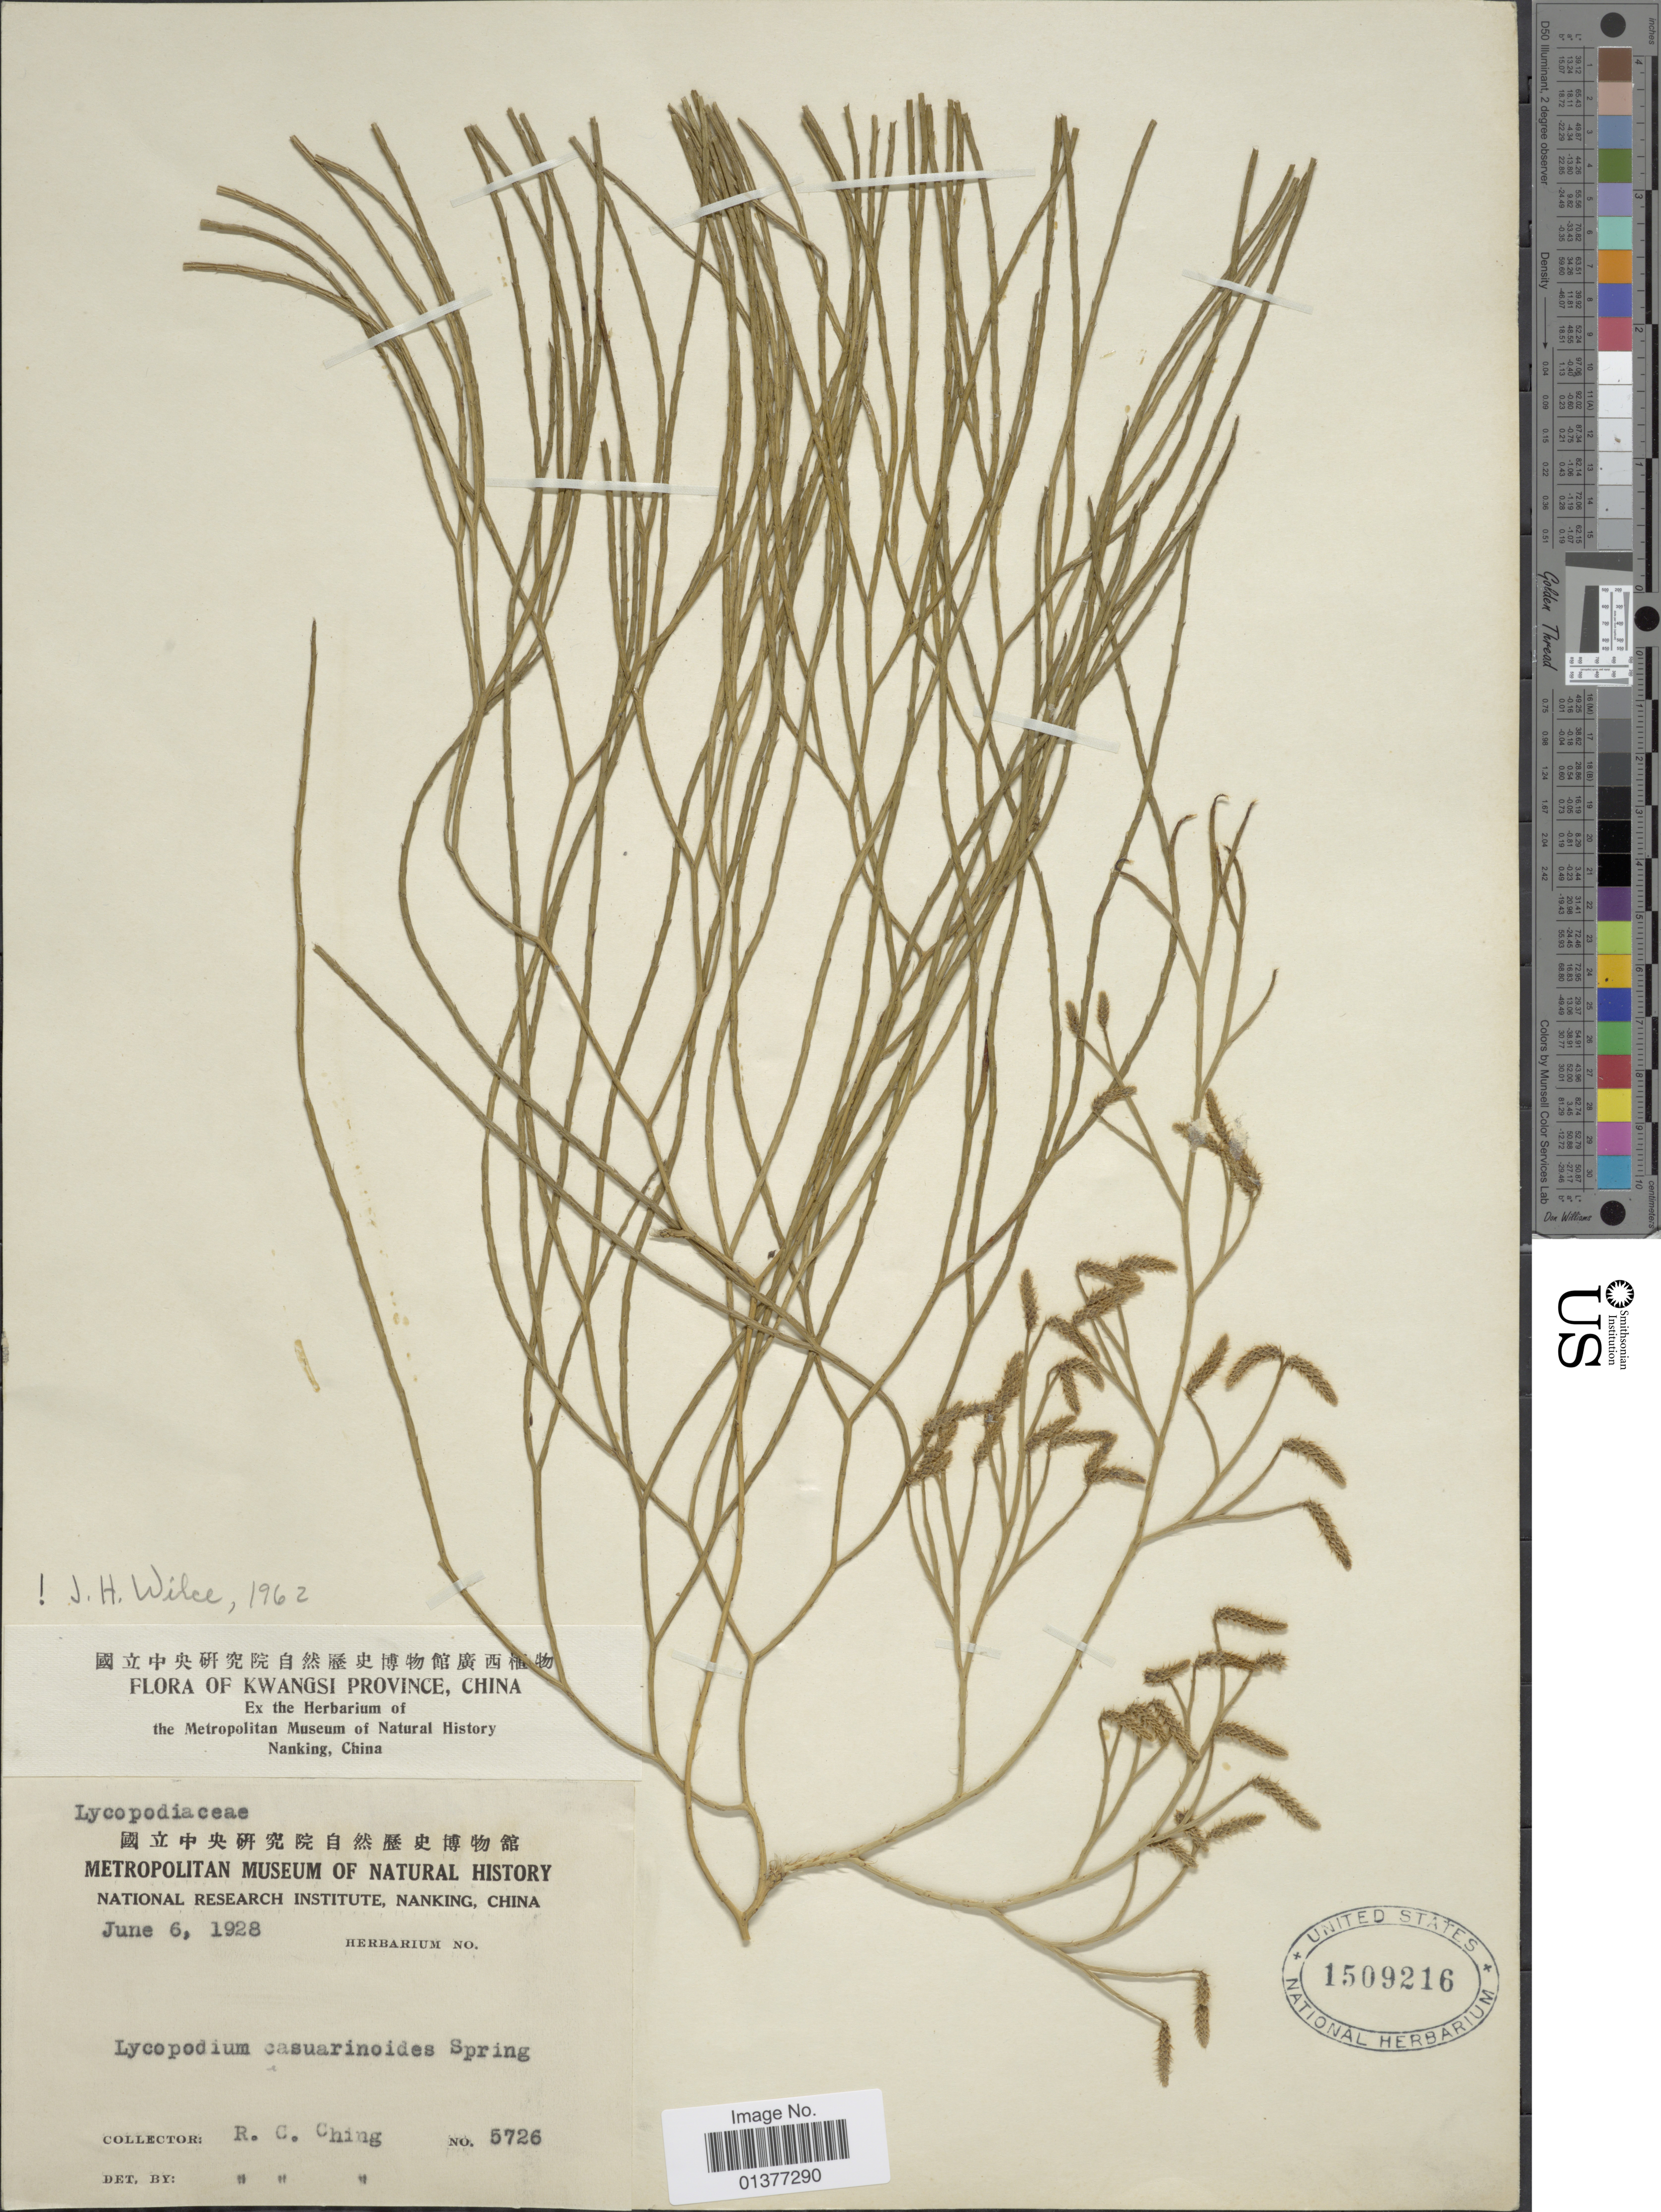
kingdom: Plantae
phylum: Tracheophyta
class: Lycopodiopsida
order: Lycopodiales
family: Lycopodiaceae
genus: Lycopodiastrum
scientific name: Lycopodiastrum casuarinoides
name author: (Spring) Holub ex R.D. Dixit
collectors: R. C. Ching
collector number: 5726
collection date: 1928-06-06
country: China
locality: Kwangsi province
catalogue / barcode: US 1509216